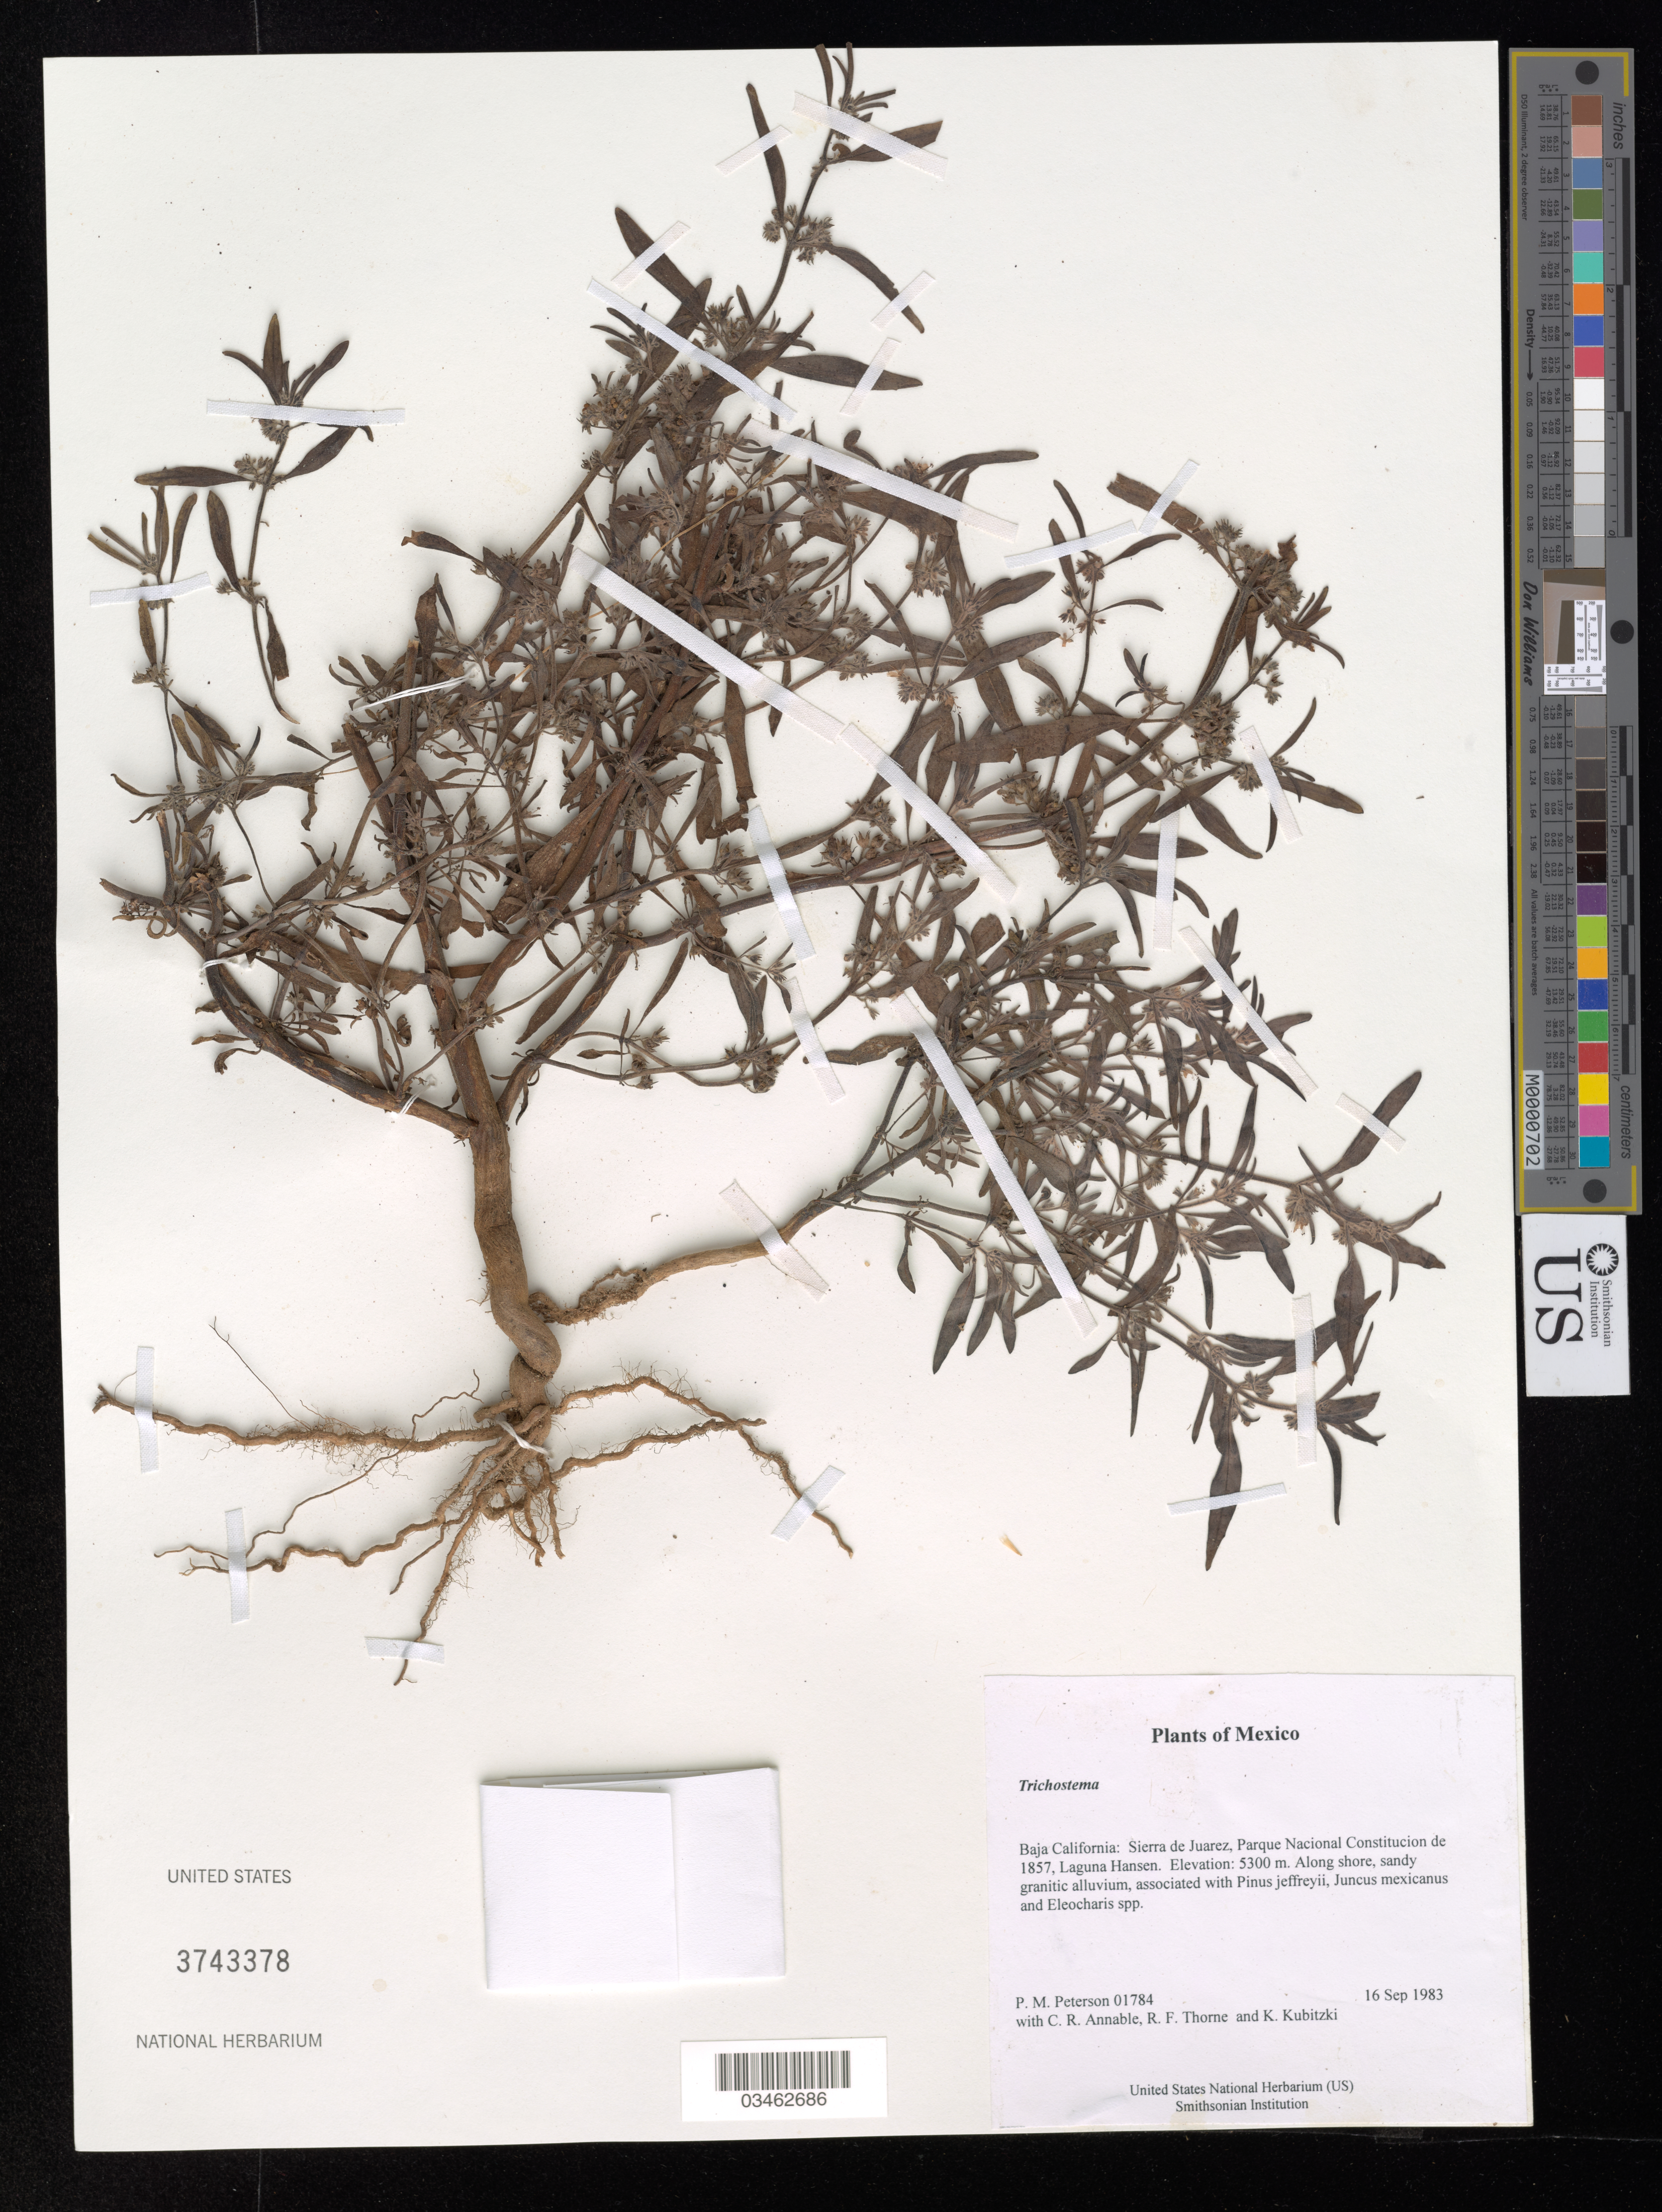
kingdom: Plantae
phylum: Tracheophyta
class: Magnoliopsida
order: Lamiales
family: Lamiaceae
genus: Trichostema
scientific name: Trichostema sp.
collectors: P. M. Peterson, C. R. Annable, R. F. Thorne & K. Kubitzki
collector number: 01784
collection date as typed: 16 Sep 1983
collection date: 1983-09-16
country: Mexico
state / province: Baja California Norte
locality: Sierra de Juarez, Parque Nacional Constitucion de 1857, Laguna Hansen.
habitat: Along shore, sandy granitic alluvium, associated with Pinus jeffreyii, Juncus mexicanus and Eleocharis spp.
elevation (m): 5300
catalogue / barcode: US 3743378